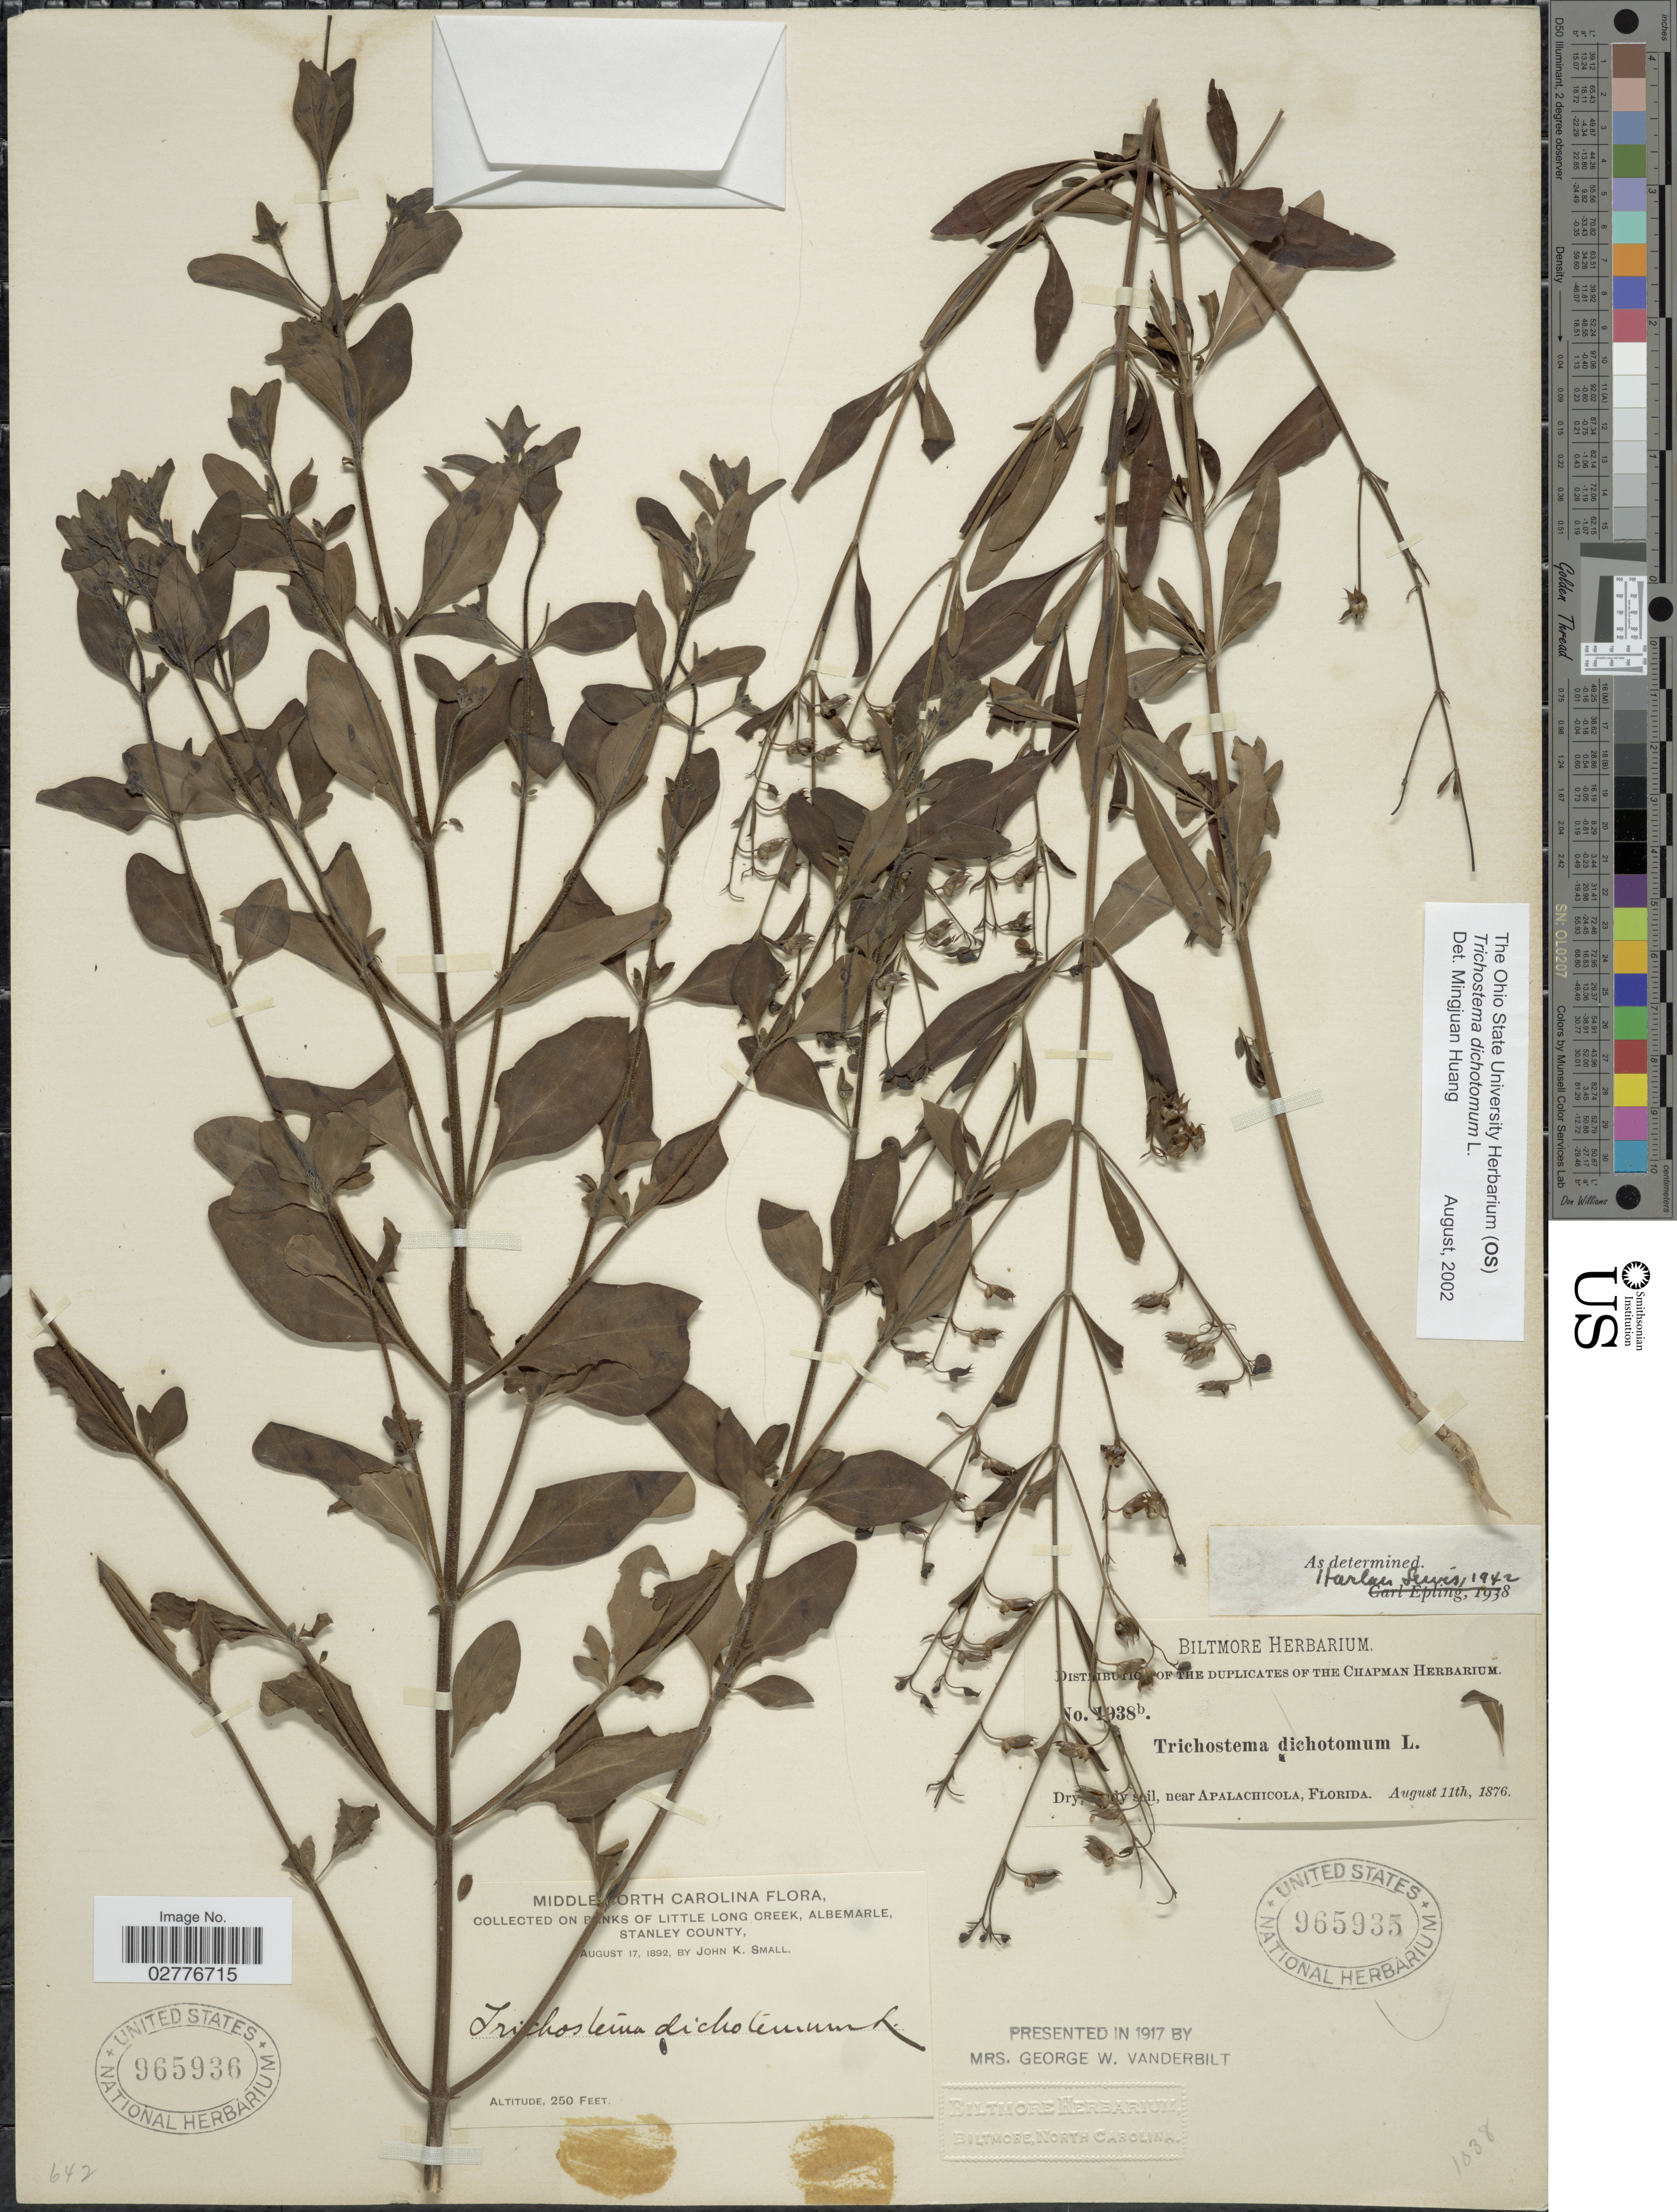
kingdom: Plantae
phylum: Tracheophyta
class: Magnoliopsida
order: Lamiales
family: Lamiaceae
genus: Trichostema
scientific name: Trichostema dichotomum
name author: L.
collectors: J. K. Small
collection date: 1892-08-17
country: United States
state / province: North Carolina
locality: Middle North Carolina. On Banks of Little Long Creek, Albemarle, Stanley County.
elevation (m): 76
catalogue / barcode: US 965936-2